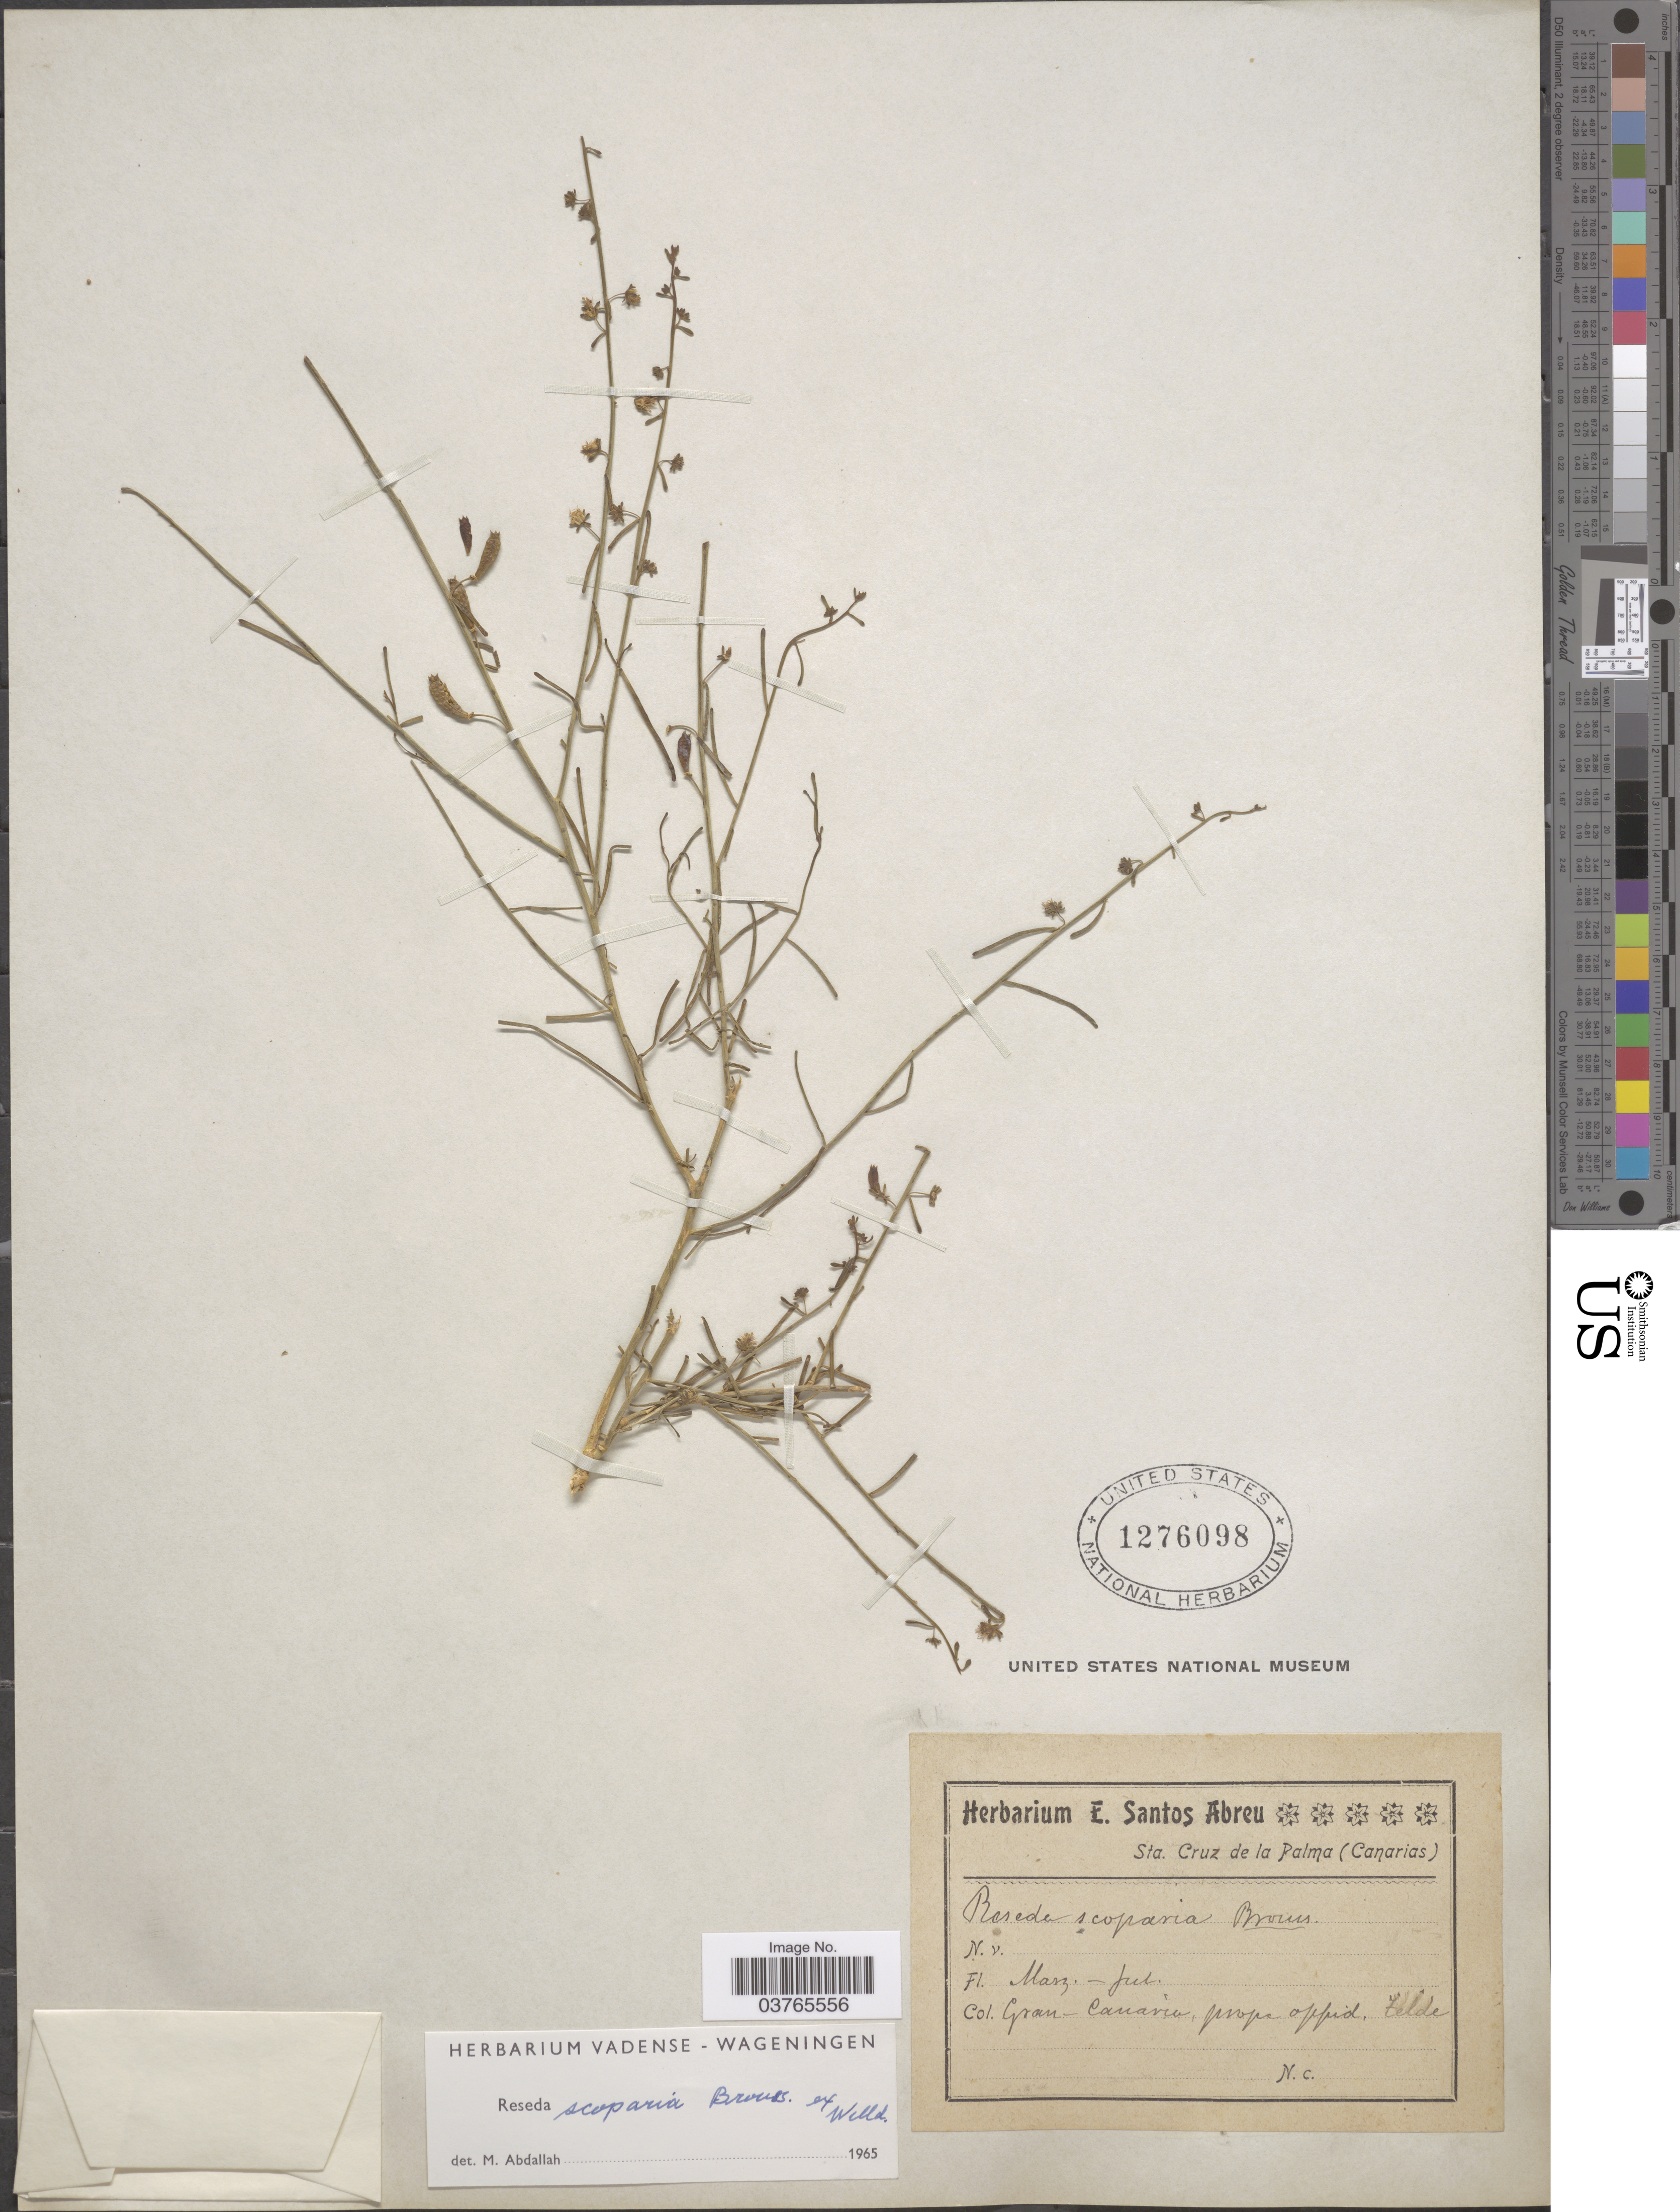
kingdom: Plantae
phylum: Tracheophyta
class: Magnoliopsida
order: Brassicales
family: Resedaceae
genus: Reseda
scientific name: Reseda scoparia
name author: Brouss. ex Willd.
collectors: ex herb. E. Santos Abrue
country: Spain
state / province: Canarias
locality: Sta. Cruz de la Palma. Gran Canaria prope oppid. Telde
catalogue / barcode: US 1276098